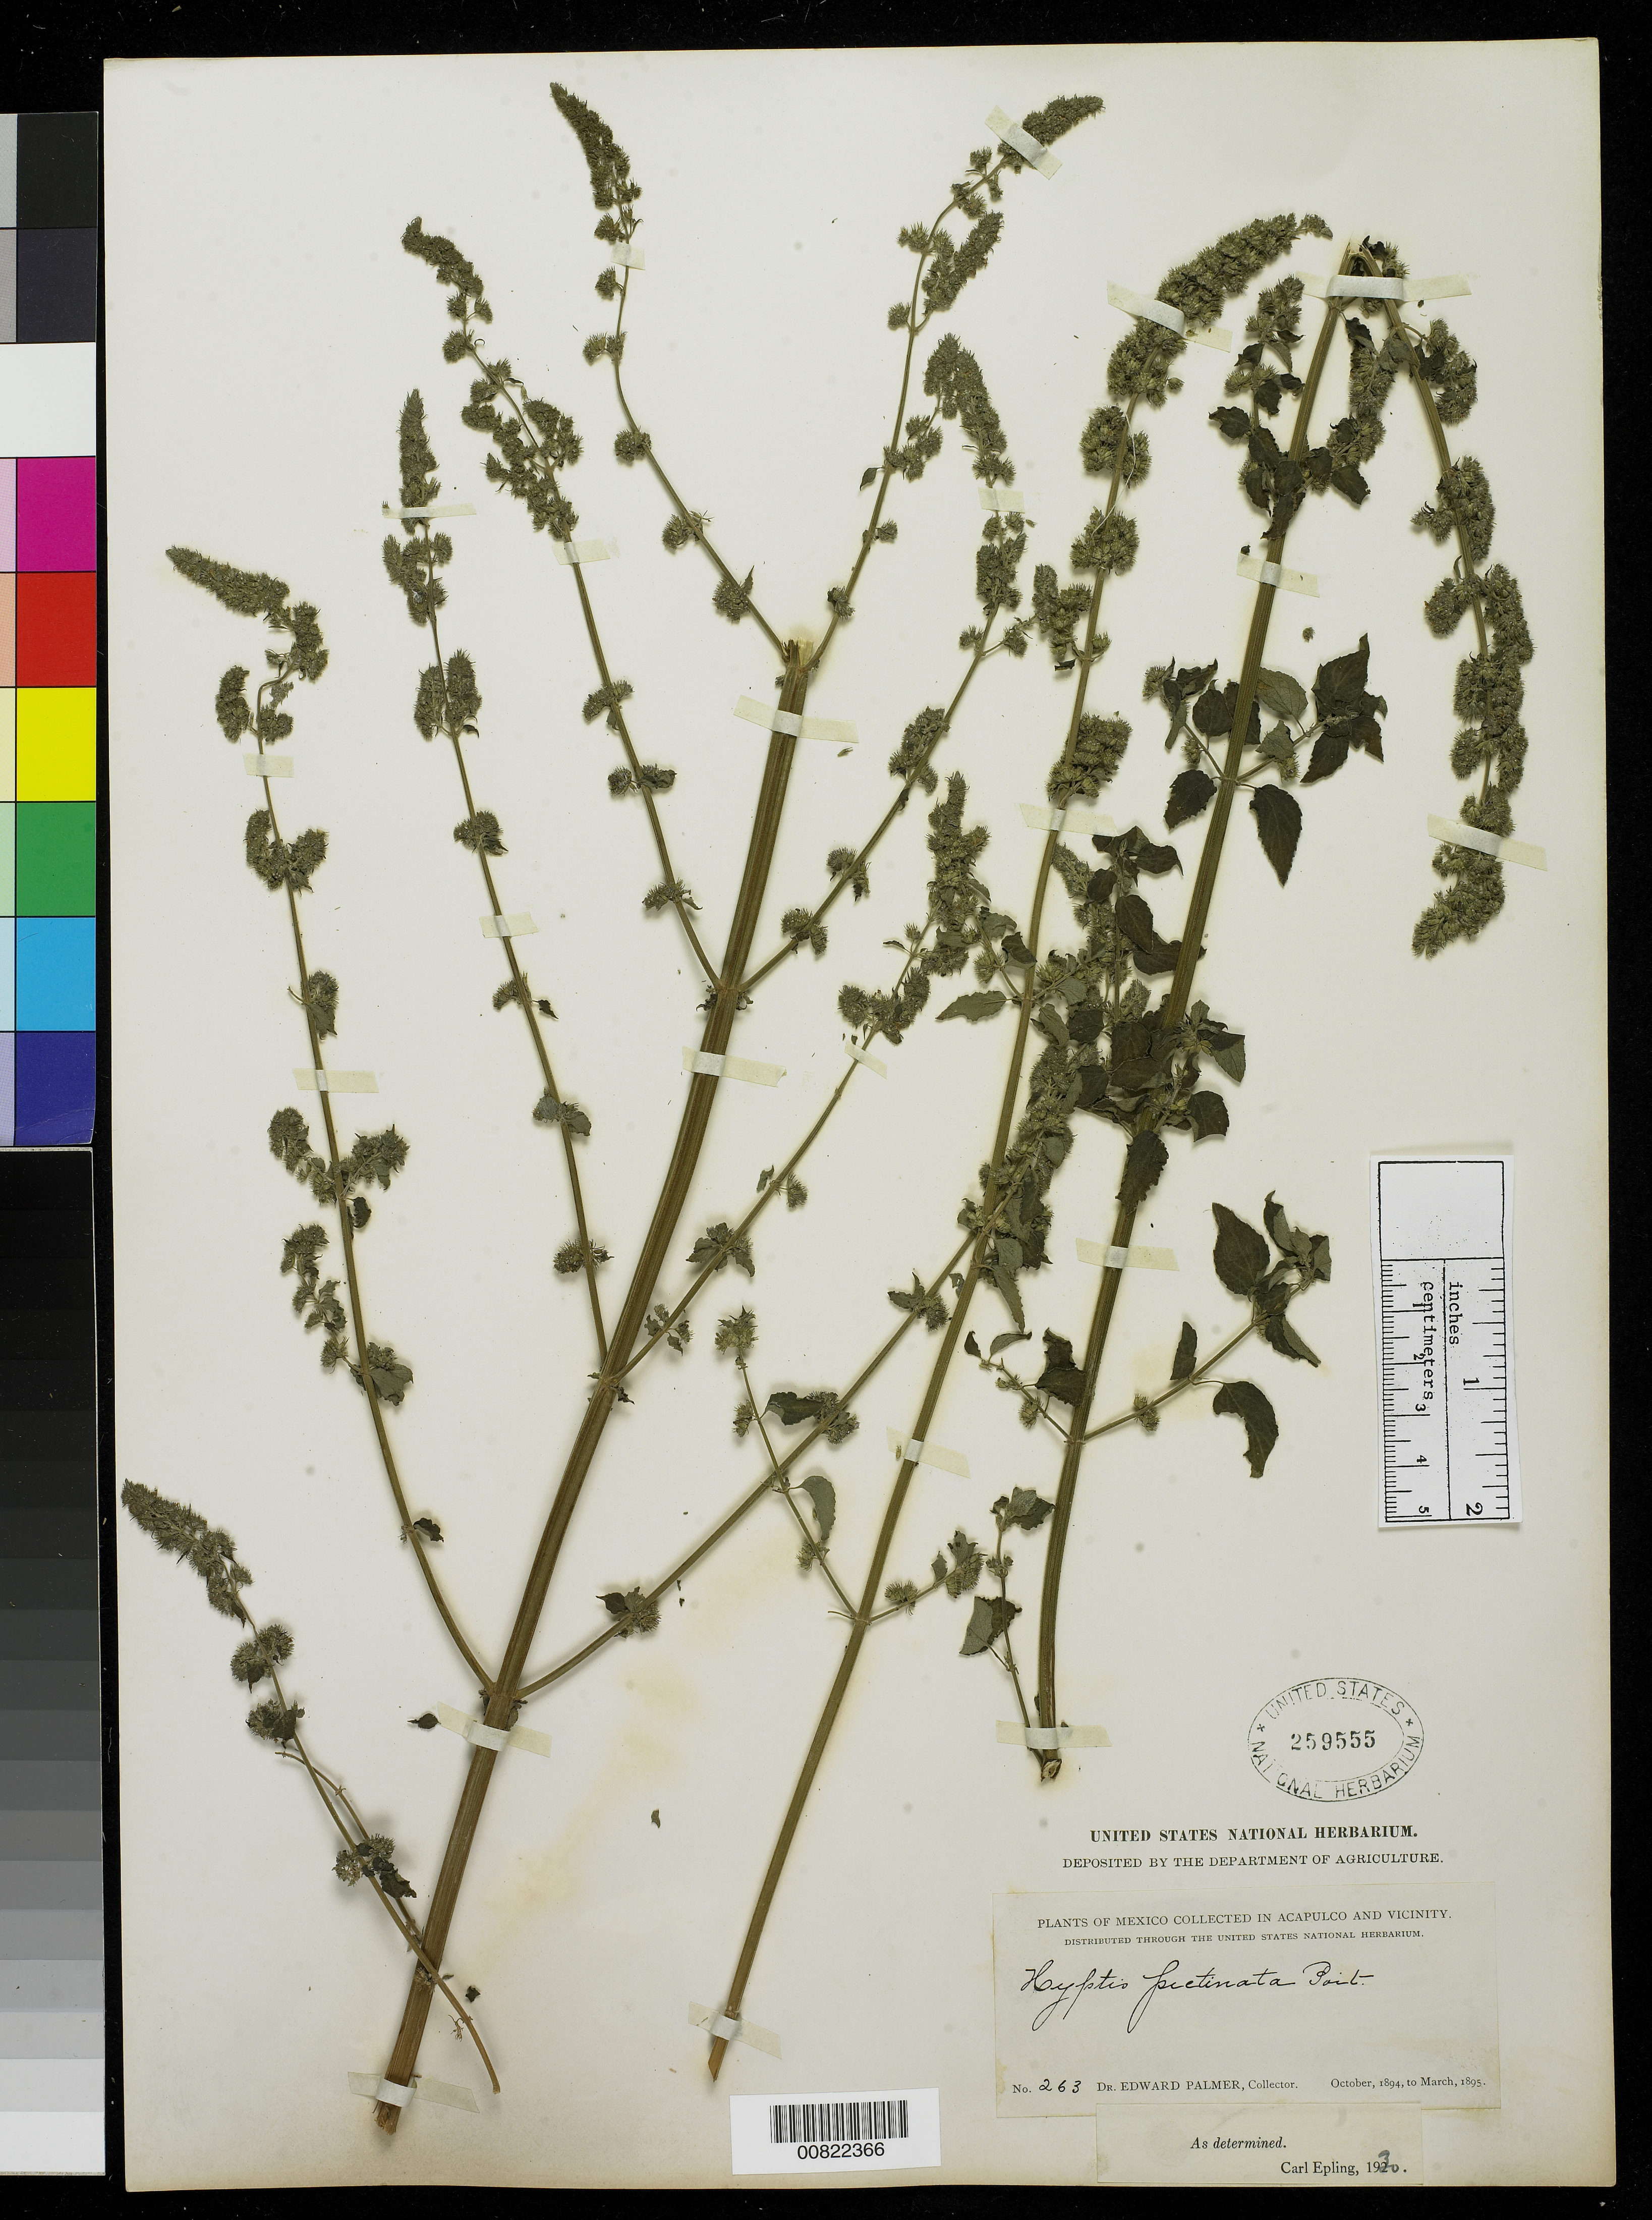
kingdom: Plantae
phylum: Tracheophyta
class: Magnoliopsida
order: Lamiales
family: Lamiaceae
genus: Mesosphaerum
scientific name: Mesosphaerum pectinatum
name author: (L.) Kuntze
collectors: E. Palmer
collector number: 263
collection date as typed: Oct 1894 to -- Mar 1895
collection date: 1894-10/1895-03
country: Mexico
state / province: Guerrero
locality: Acapulco, Guerrero and vicinity.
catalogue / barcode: US 259555